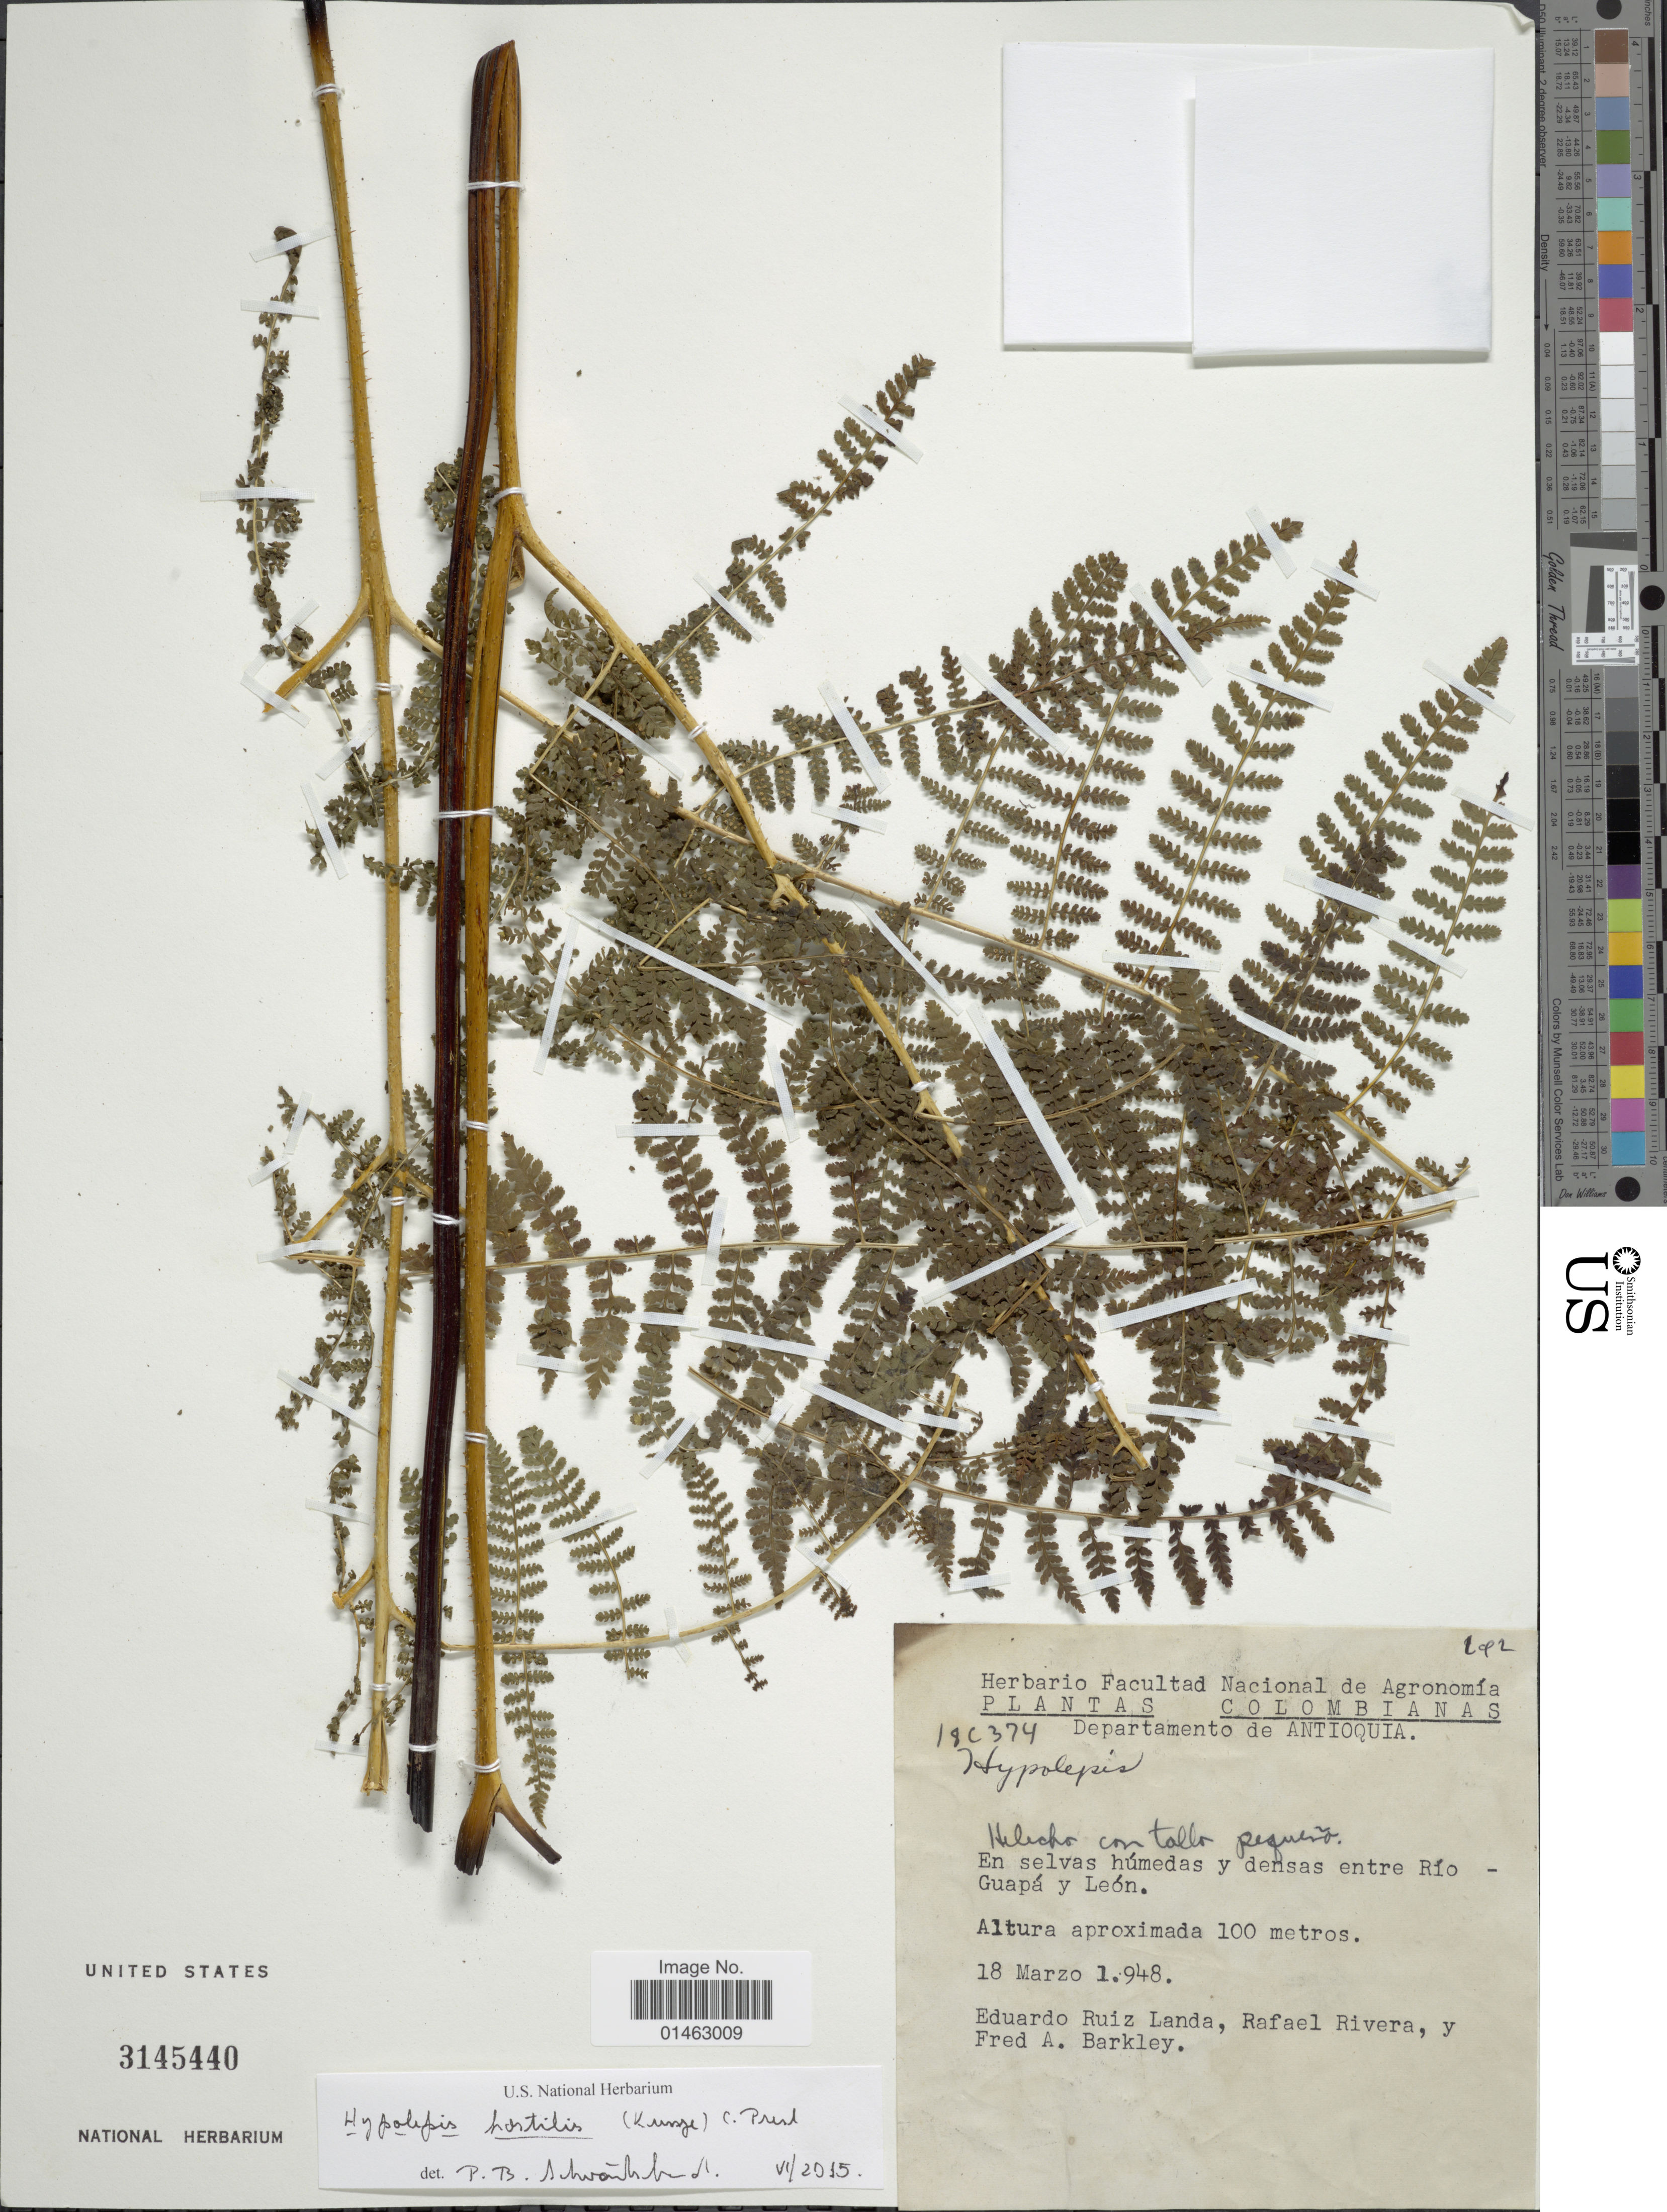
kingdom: Plantae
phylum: Tracheophyta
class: Polypodiopsida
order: Polypodiales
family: Dennstaedtiaceae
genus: Hypolepis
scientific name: Hypolepis hostilis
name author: (Kunze) C. Presl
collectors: E. Ruiz Landa, R. Rivera & F. A. Barkley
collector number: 18C374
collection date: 1948-03-18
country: Colombia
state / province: Antioquia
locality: Departamento de Antioquia, En selvas húmedad y densas entre Río-Guapá y León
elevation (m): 100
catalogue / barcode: US 3145440